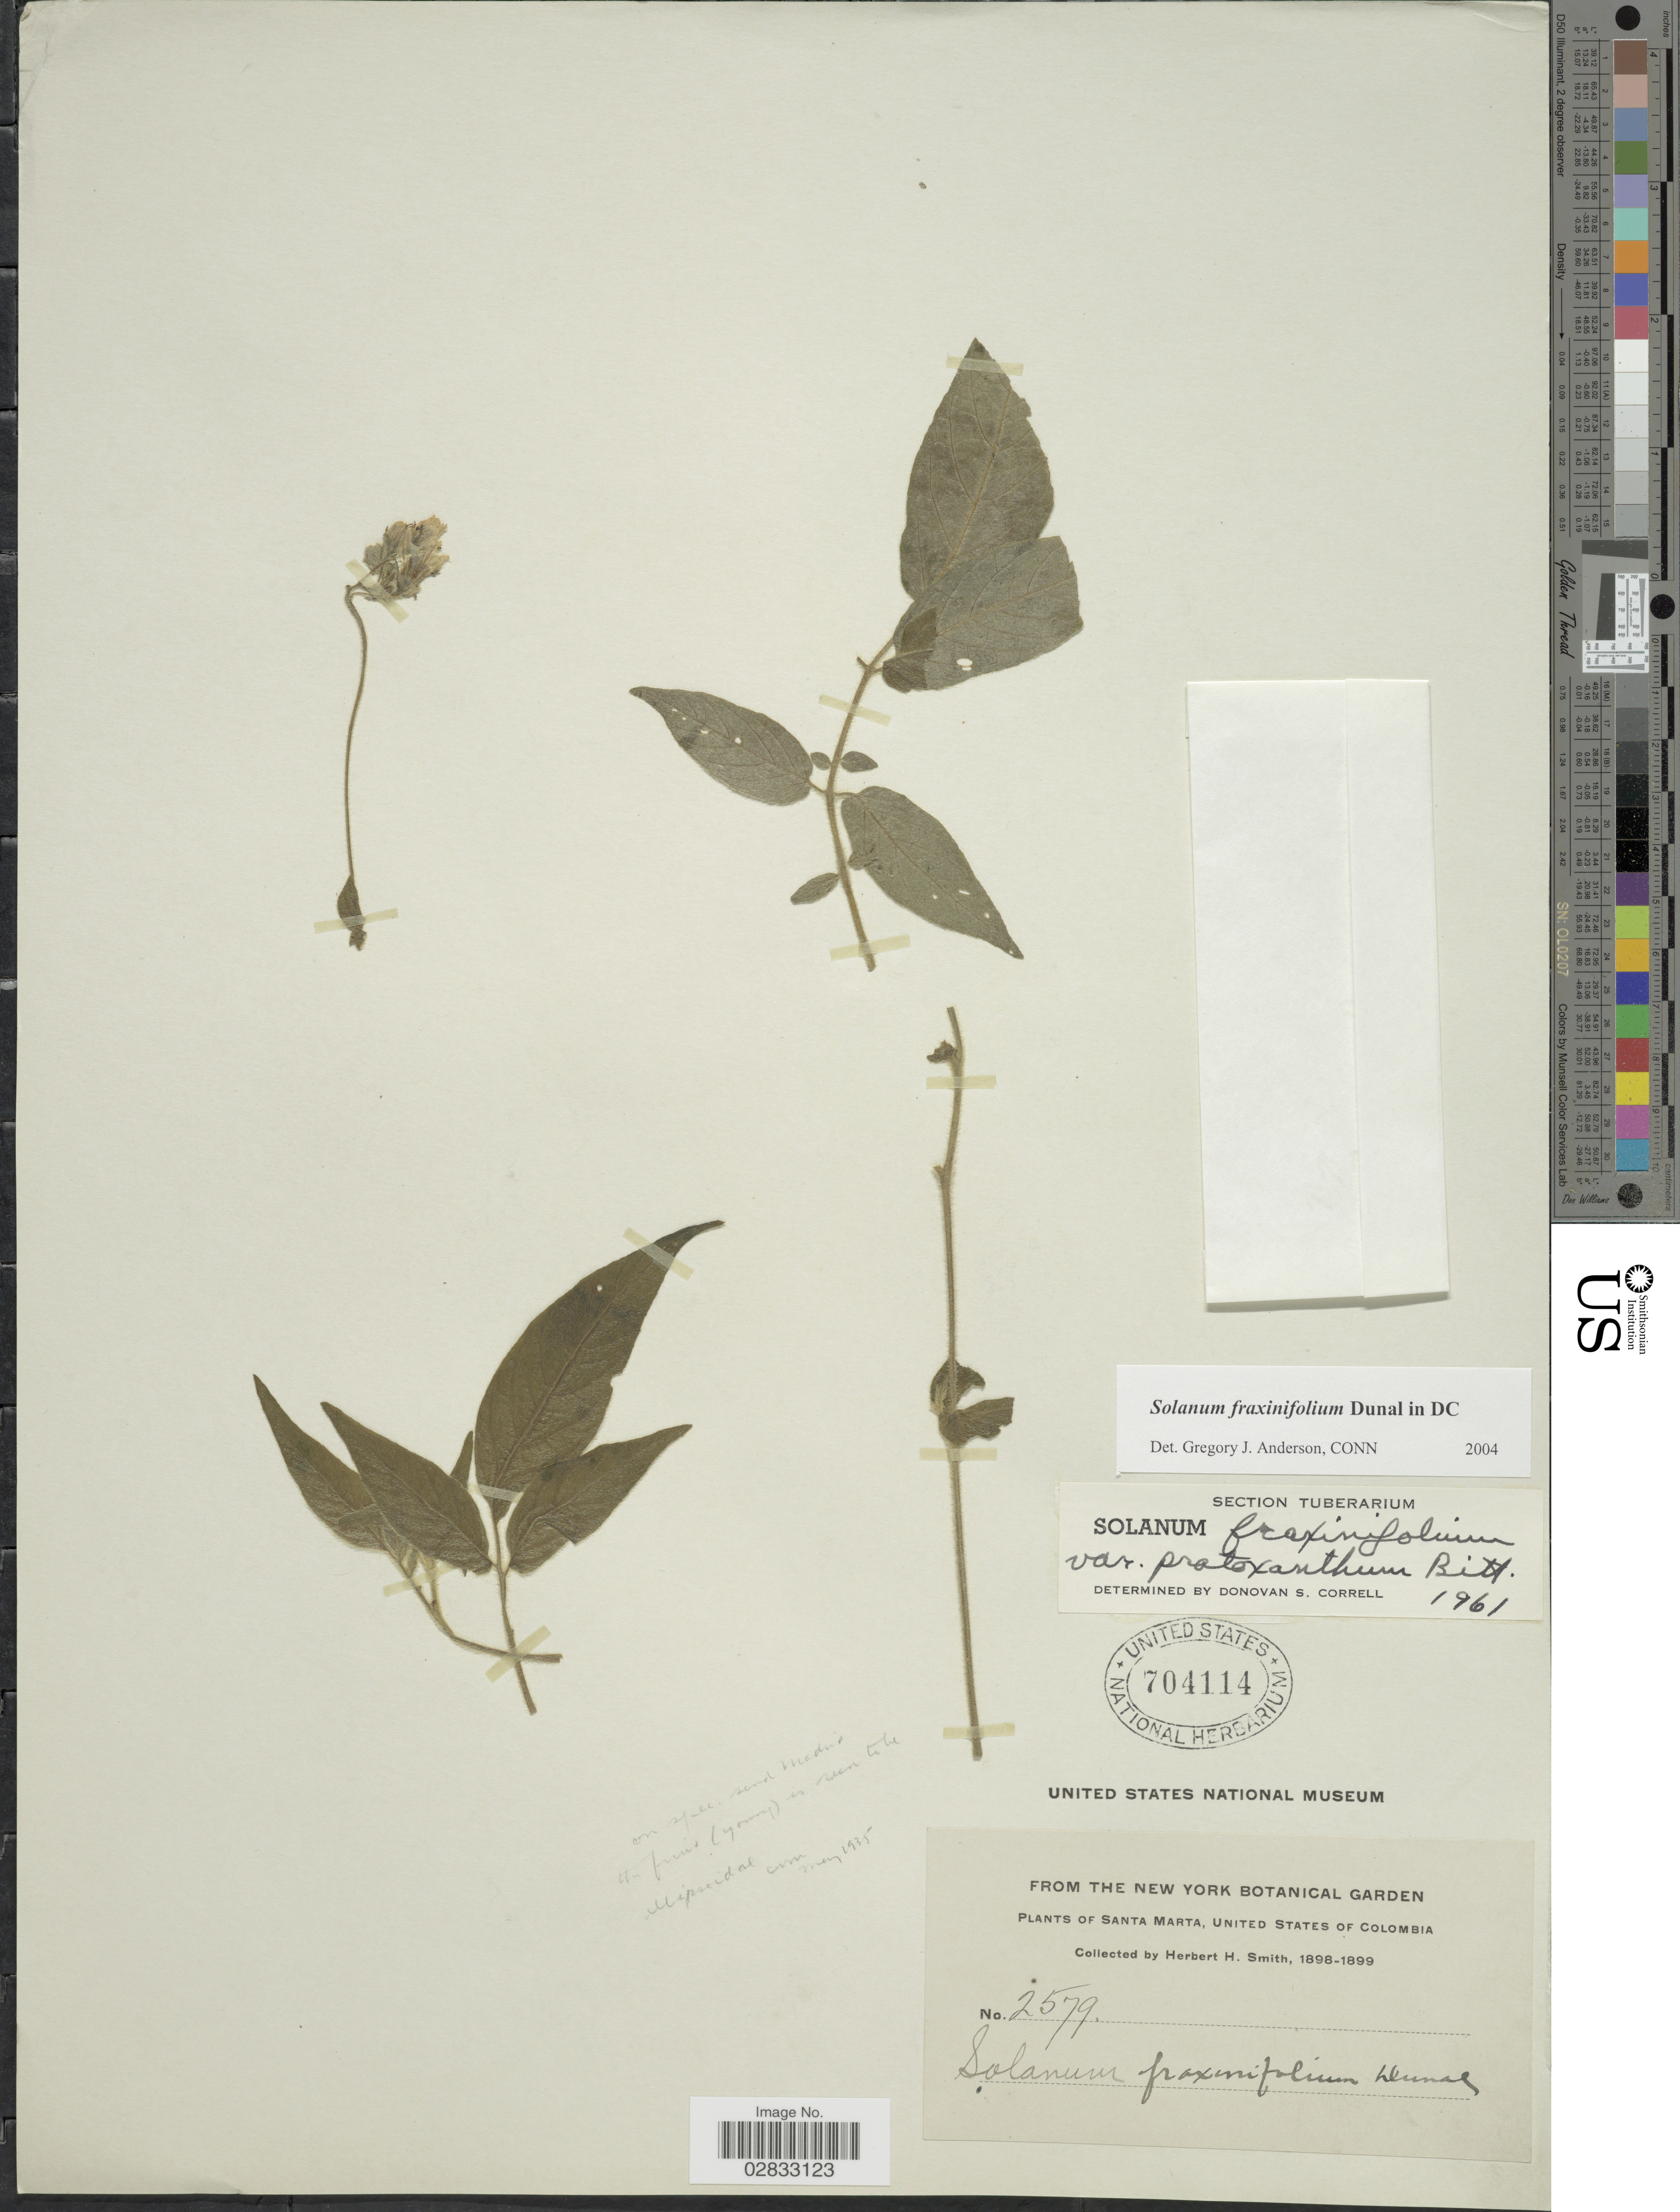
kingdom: Plantae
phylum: Tracheophyta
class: Magnoliopsida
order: Solanales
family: Solanaceae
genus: Solanum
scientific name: Solanum fraxinifolium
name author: Dunal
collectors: Herbert H. Smith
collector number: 2579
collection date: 1898/1899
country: Colombia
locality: Santa Marta.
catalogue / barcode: US 704114